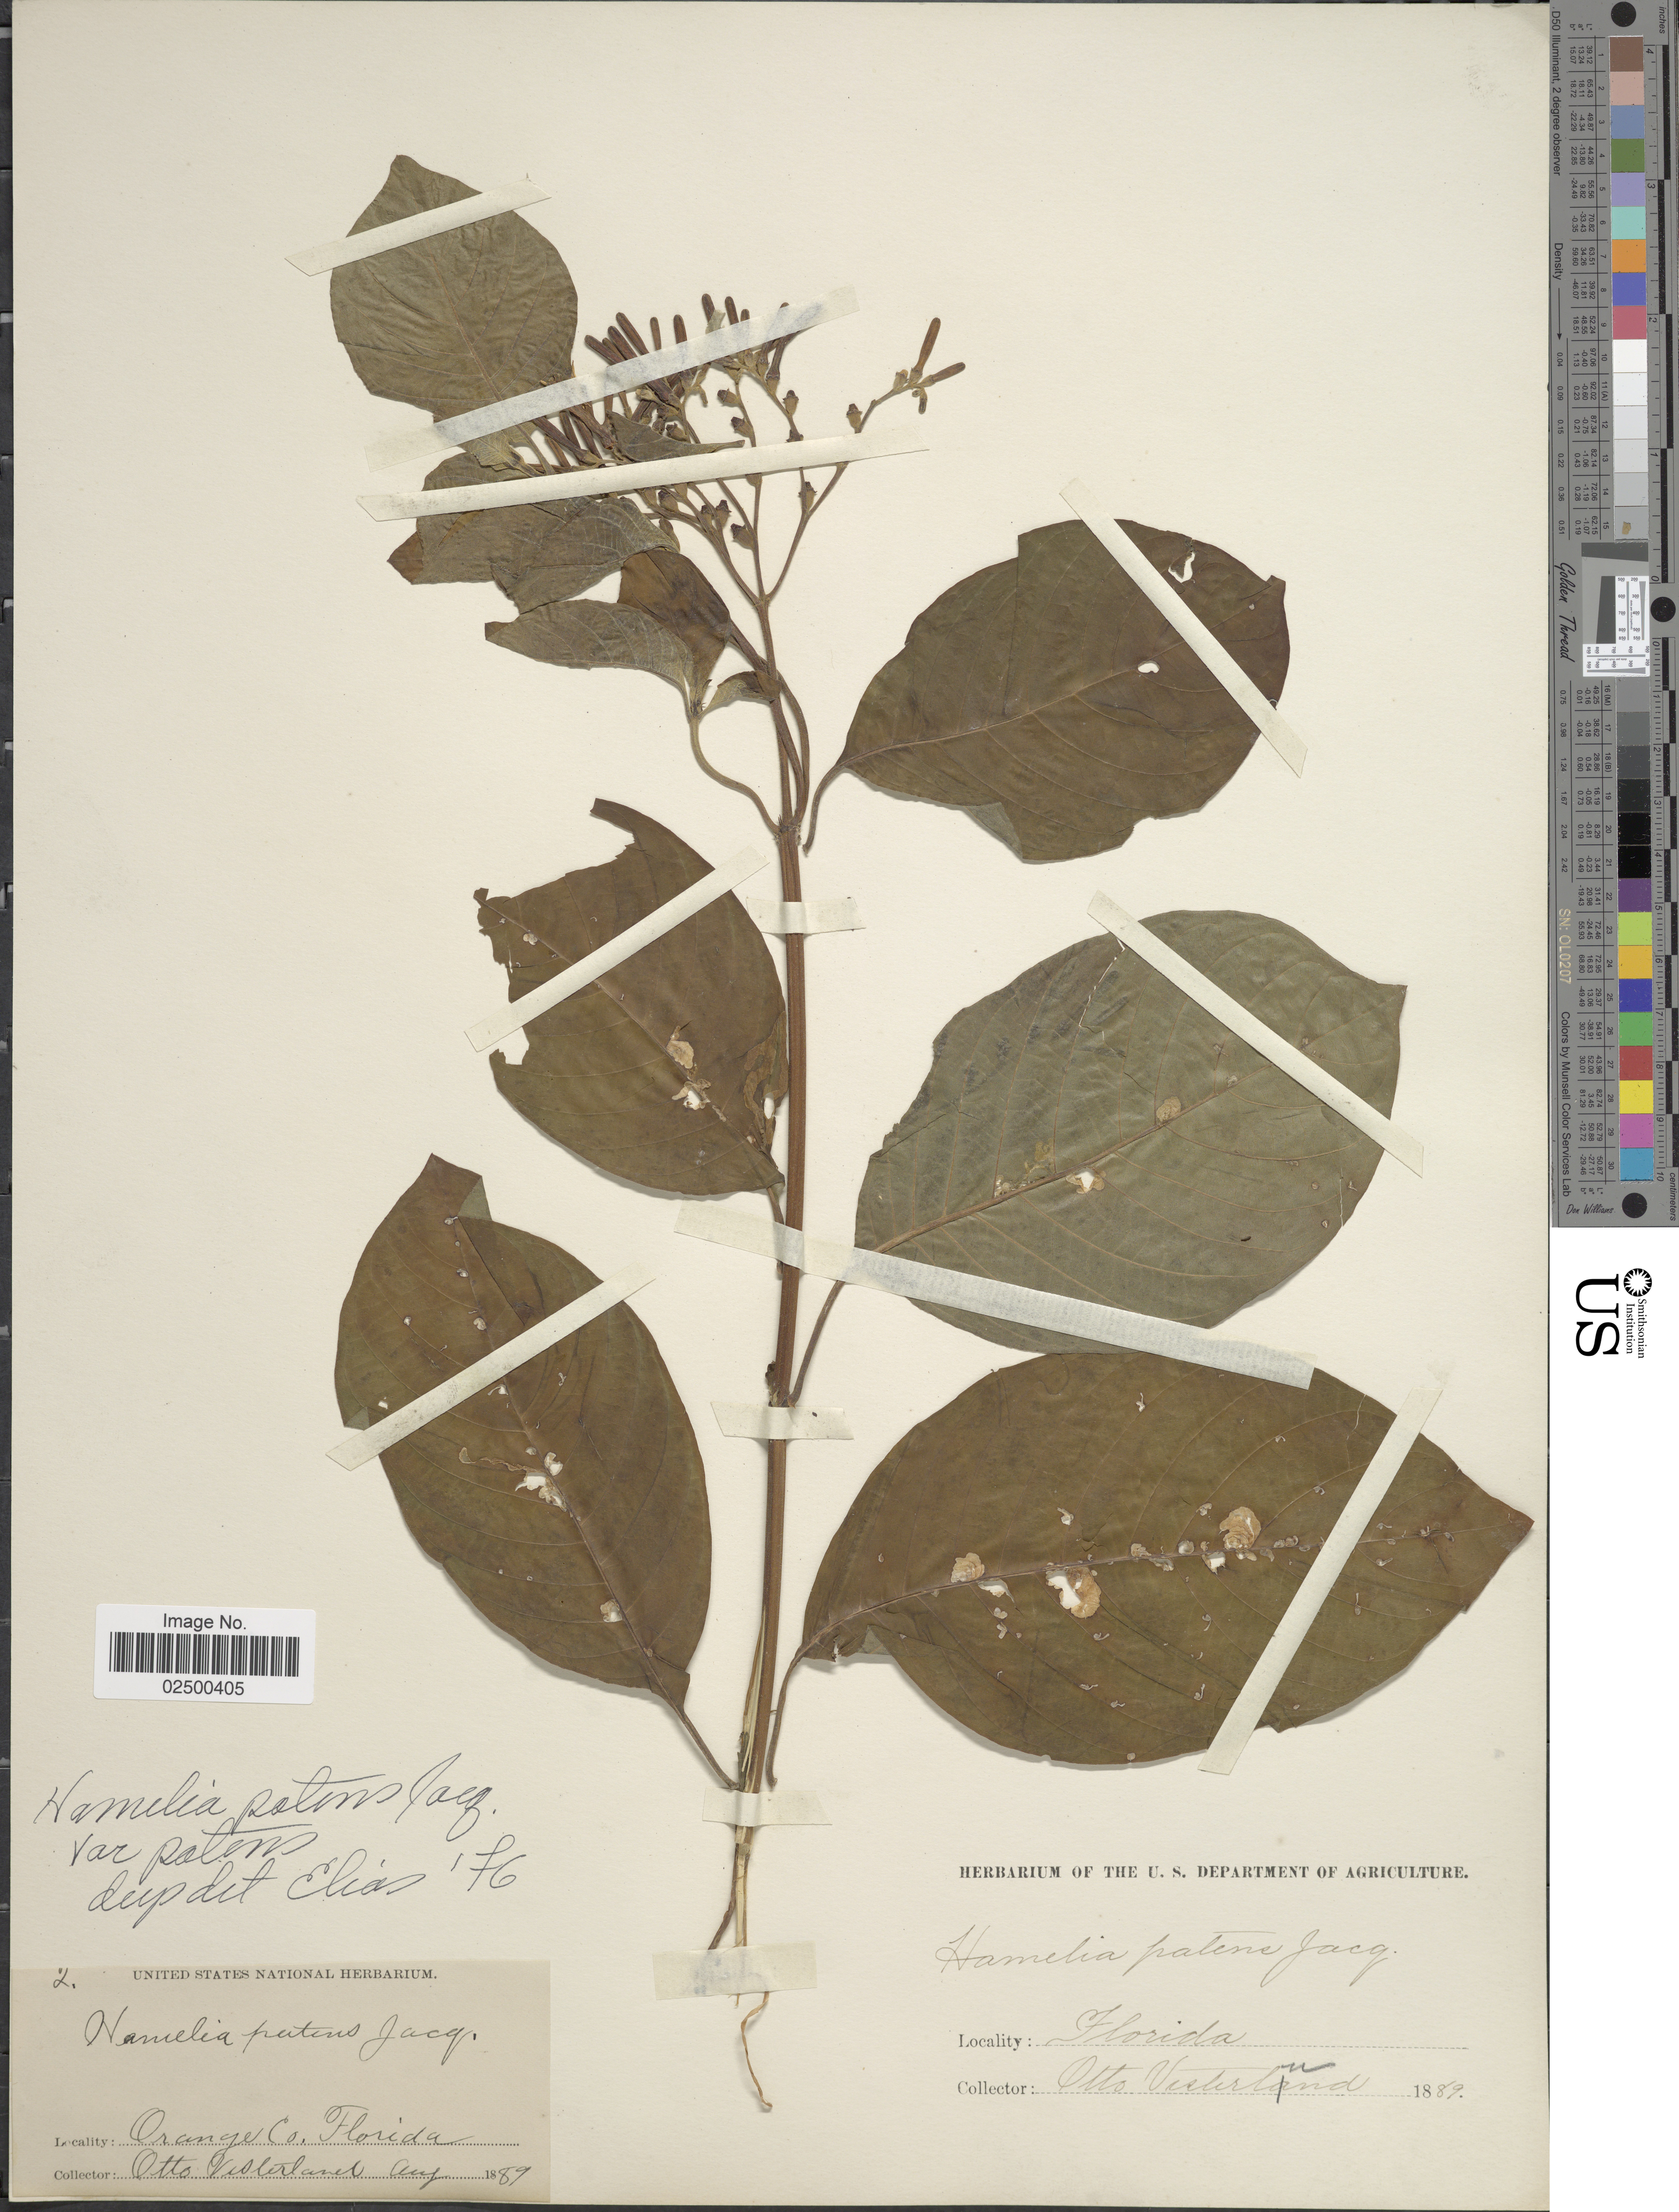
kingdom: Plantae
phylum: Tracheophyta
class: Magnoliopsida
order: Gentianales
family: Rubiaceae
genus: Hamelia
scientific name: Hamelia patens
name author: Jacq.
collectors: O. Vesterlund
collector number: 2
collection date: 1889-08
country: United States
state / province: Florida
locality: Orange Co.